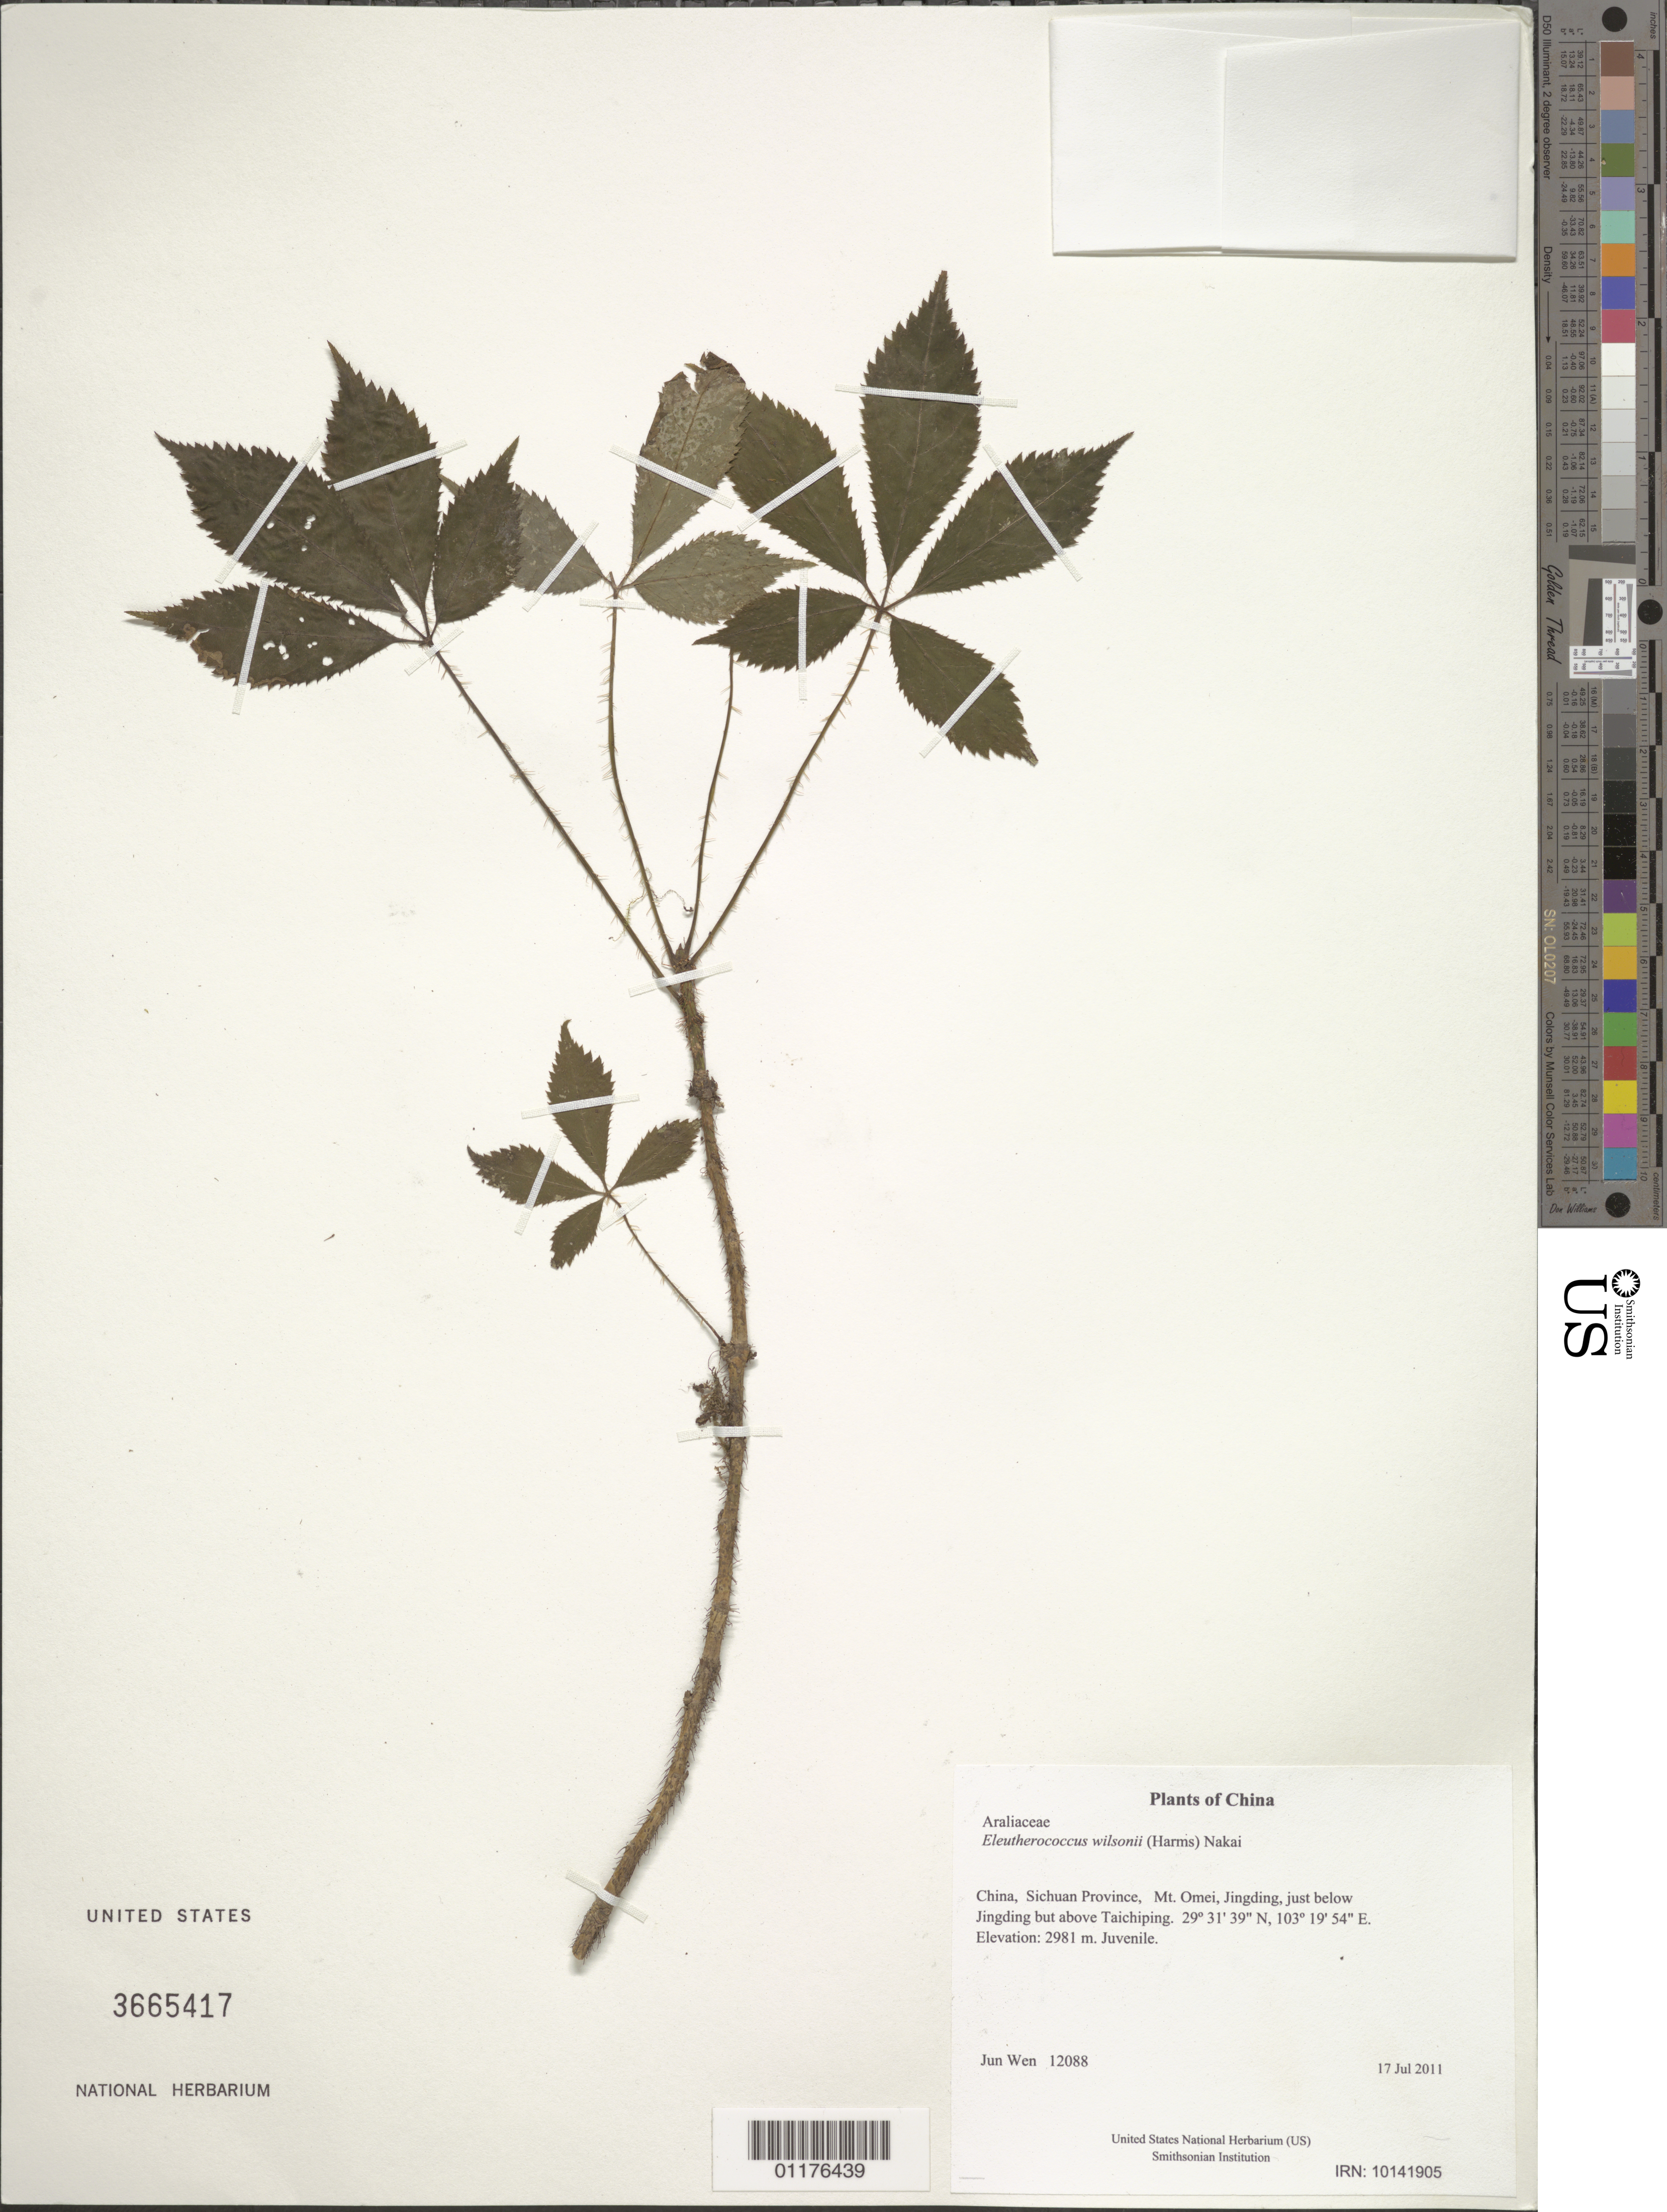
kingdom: Plantae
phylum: Tracheophyta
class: Magnoliopsida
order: Apiales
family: Araliaceae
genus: Eleutherococcus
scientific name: Eleutherococcus wilsonii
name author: (Harms) Nakai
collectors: J. Wen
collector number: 12088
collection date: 2011-07-17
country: China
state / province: Sichuan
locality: Mt. Omei, Jingding, just below Jingding but above Taichiping.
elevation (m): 2981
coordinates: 29 31 38.7 N, 103 19 53.7 E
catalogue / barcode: US 3665417